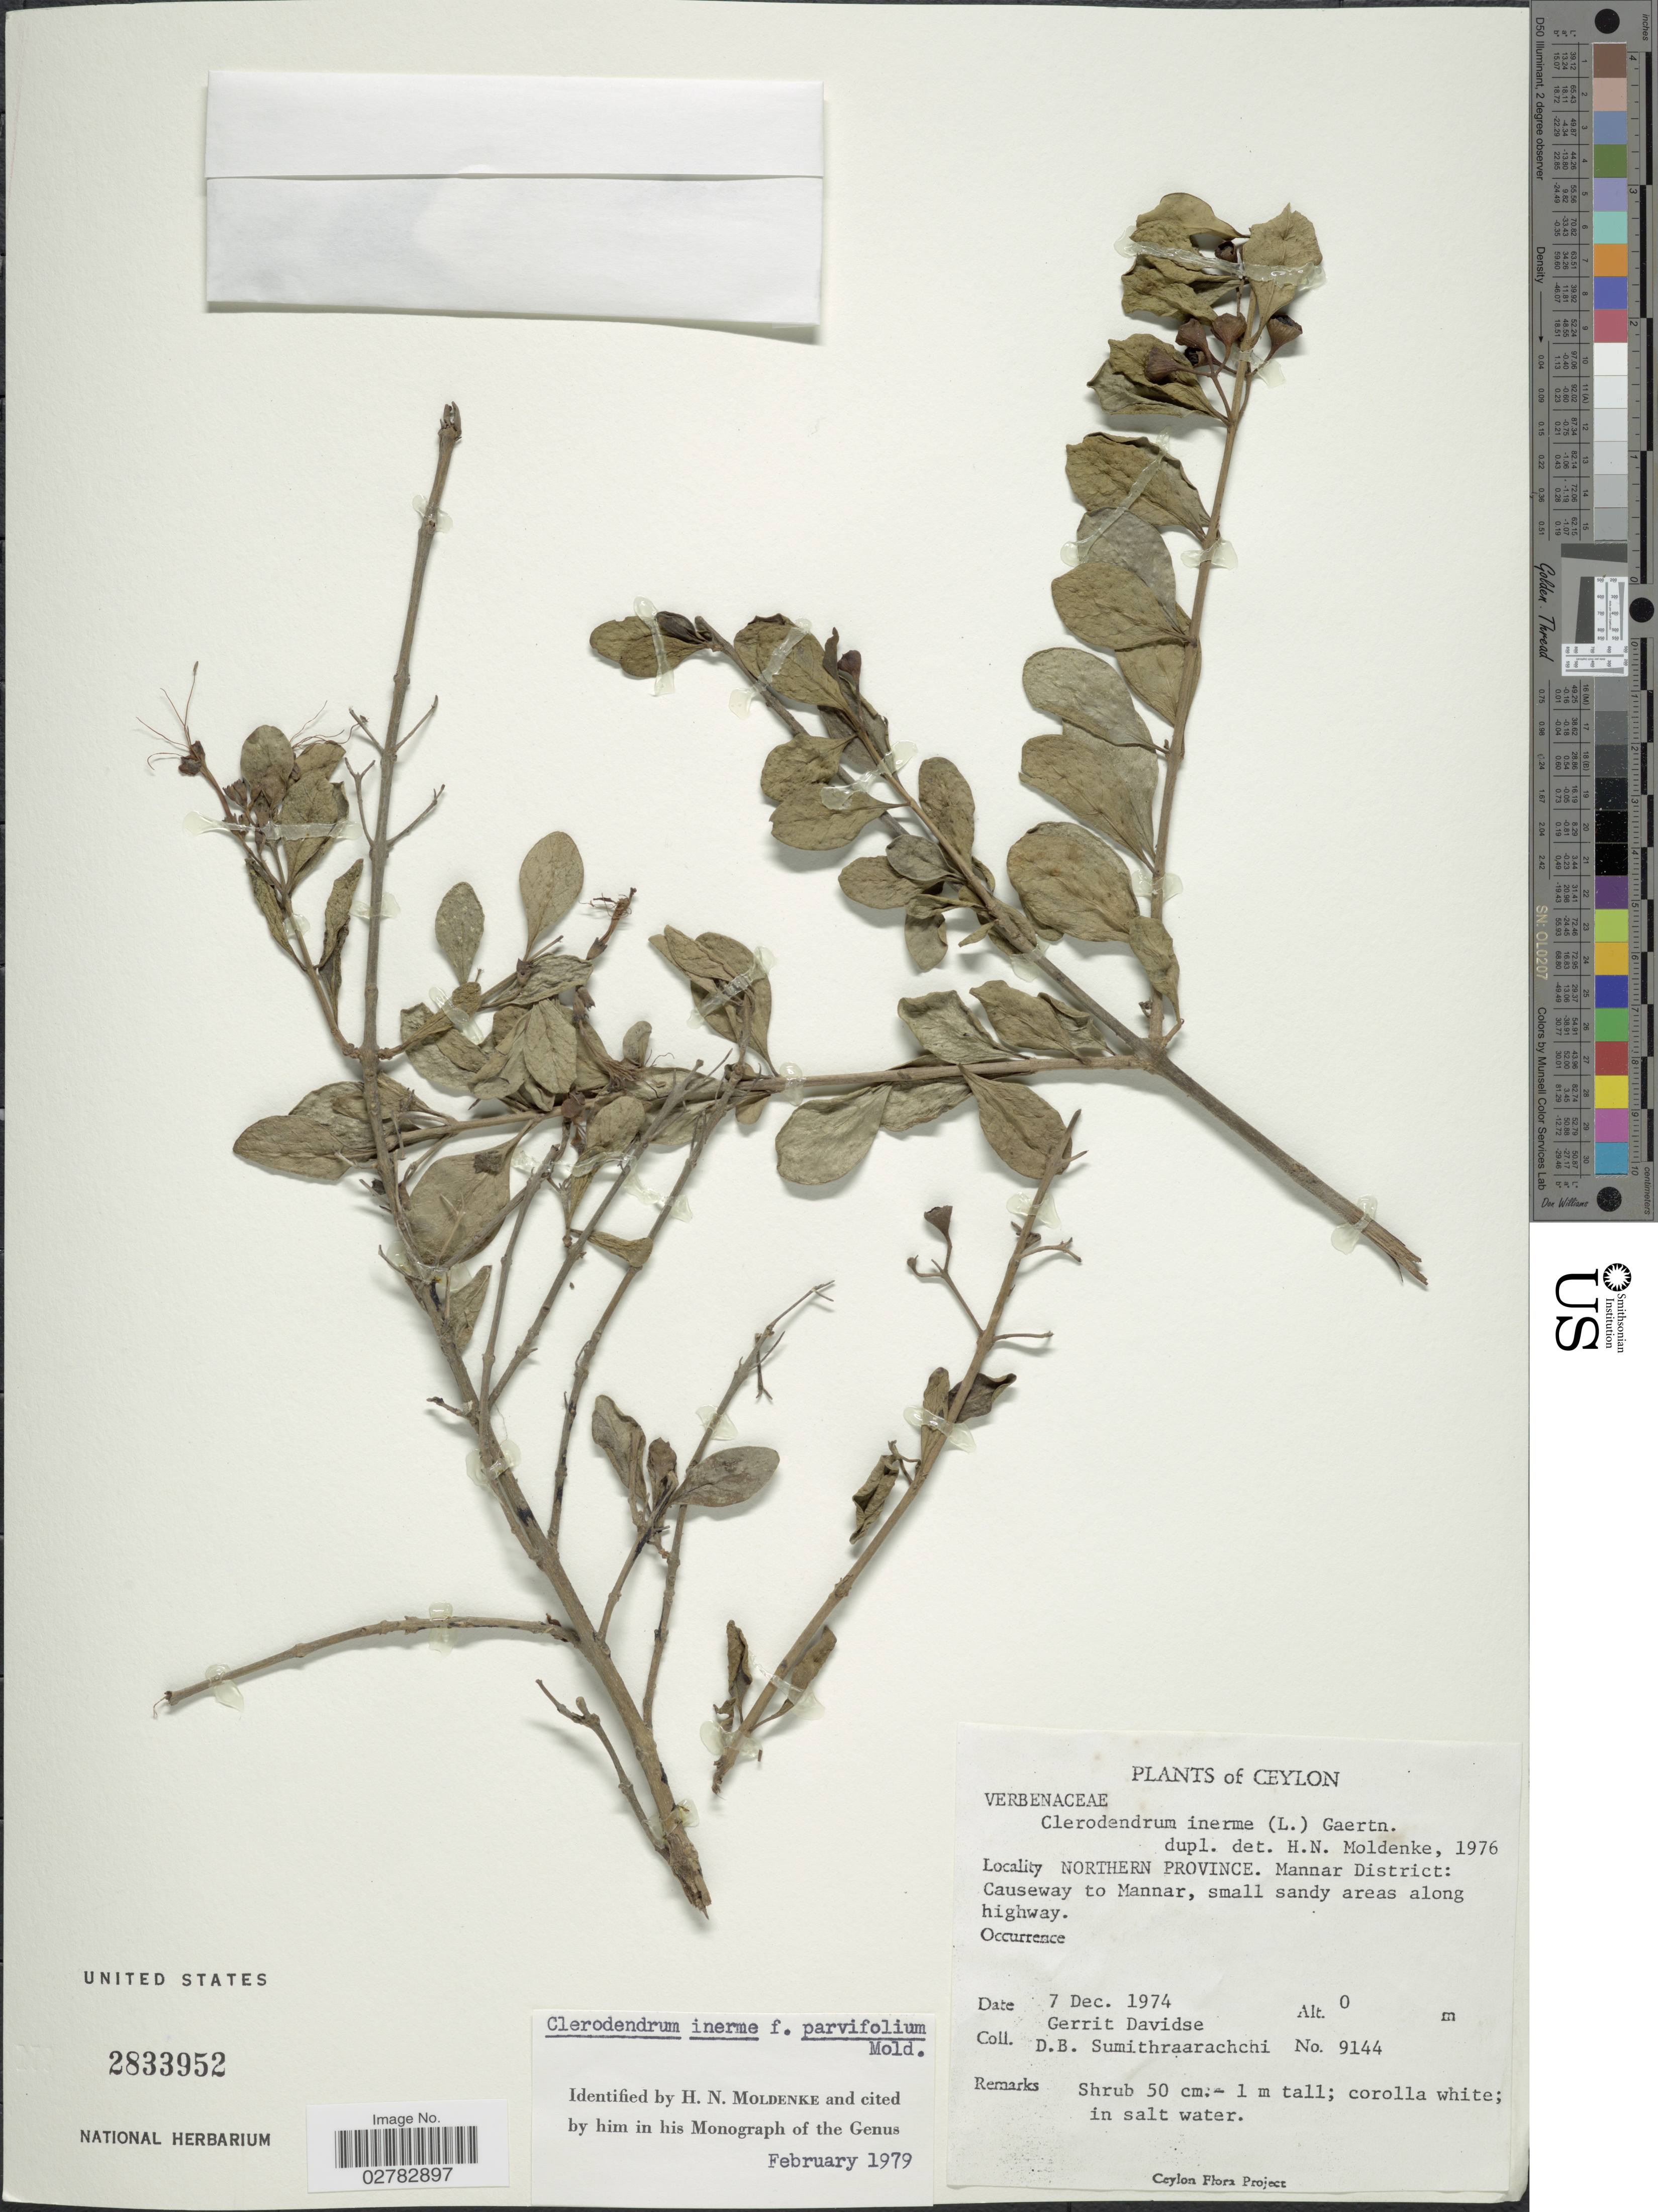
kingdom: Plantae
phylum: Tracheophyta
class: Magnoliopsida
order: Lamiales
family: Lamiaceae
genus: Clerodendrum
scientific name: Clerodendrum inerme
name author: (L.) Gaertn.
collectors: G. Davidse & D. B. Sumithraarachchi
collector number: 9144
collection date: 1974-12-07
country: Sri Lanka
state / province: Northern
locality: Ceylon. Mannar District: Causeway to Mannar, small sandy areas along highway.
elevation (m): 0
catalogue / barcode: US 2833952